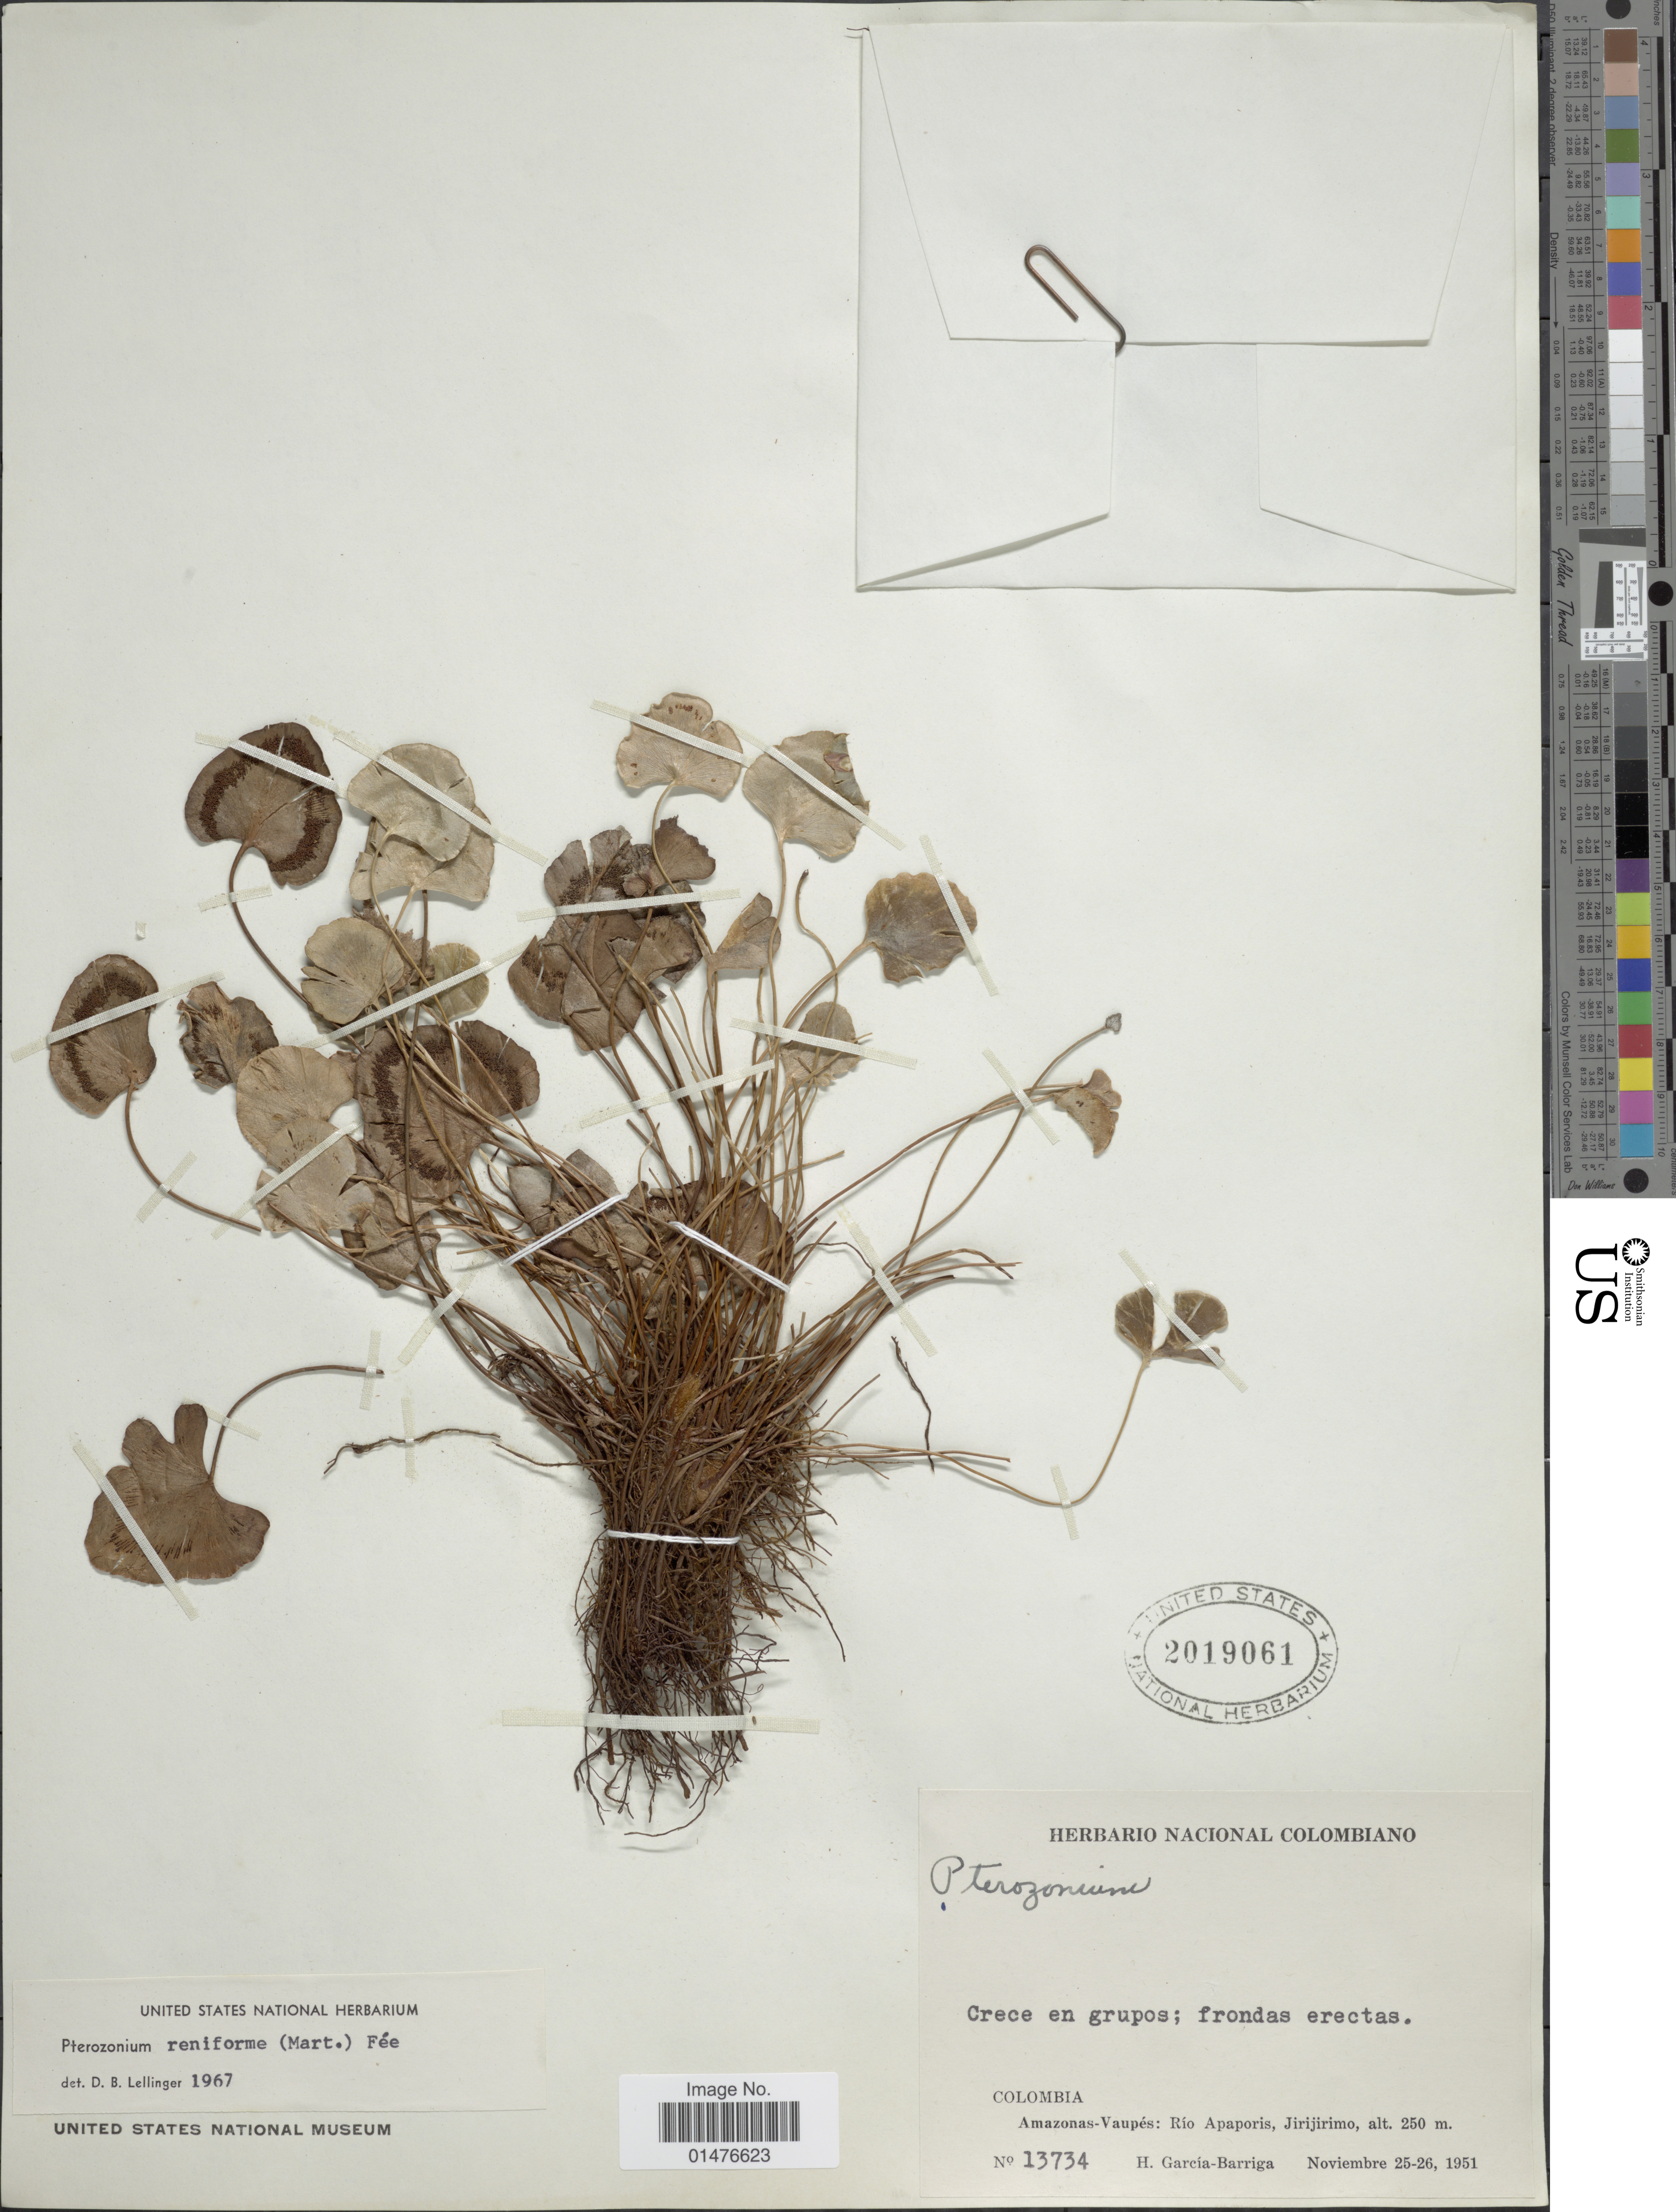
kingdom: Plantae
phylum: Tracheophyta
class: Polypodiopsida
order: Polypodiales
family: Pteridaceae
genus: Pterozonium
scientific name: Pterozonium reniforme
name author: (Mart.) Fée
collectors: H. García Barriga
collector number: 13734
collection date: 1951-11-25/1951-11-26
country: Colombia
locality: Amazonas-Vaupés: Río Apaporis, Jirijirimo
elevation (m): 250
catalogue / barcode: US 2019061